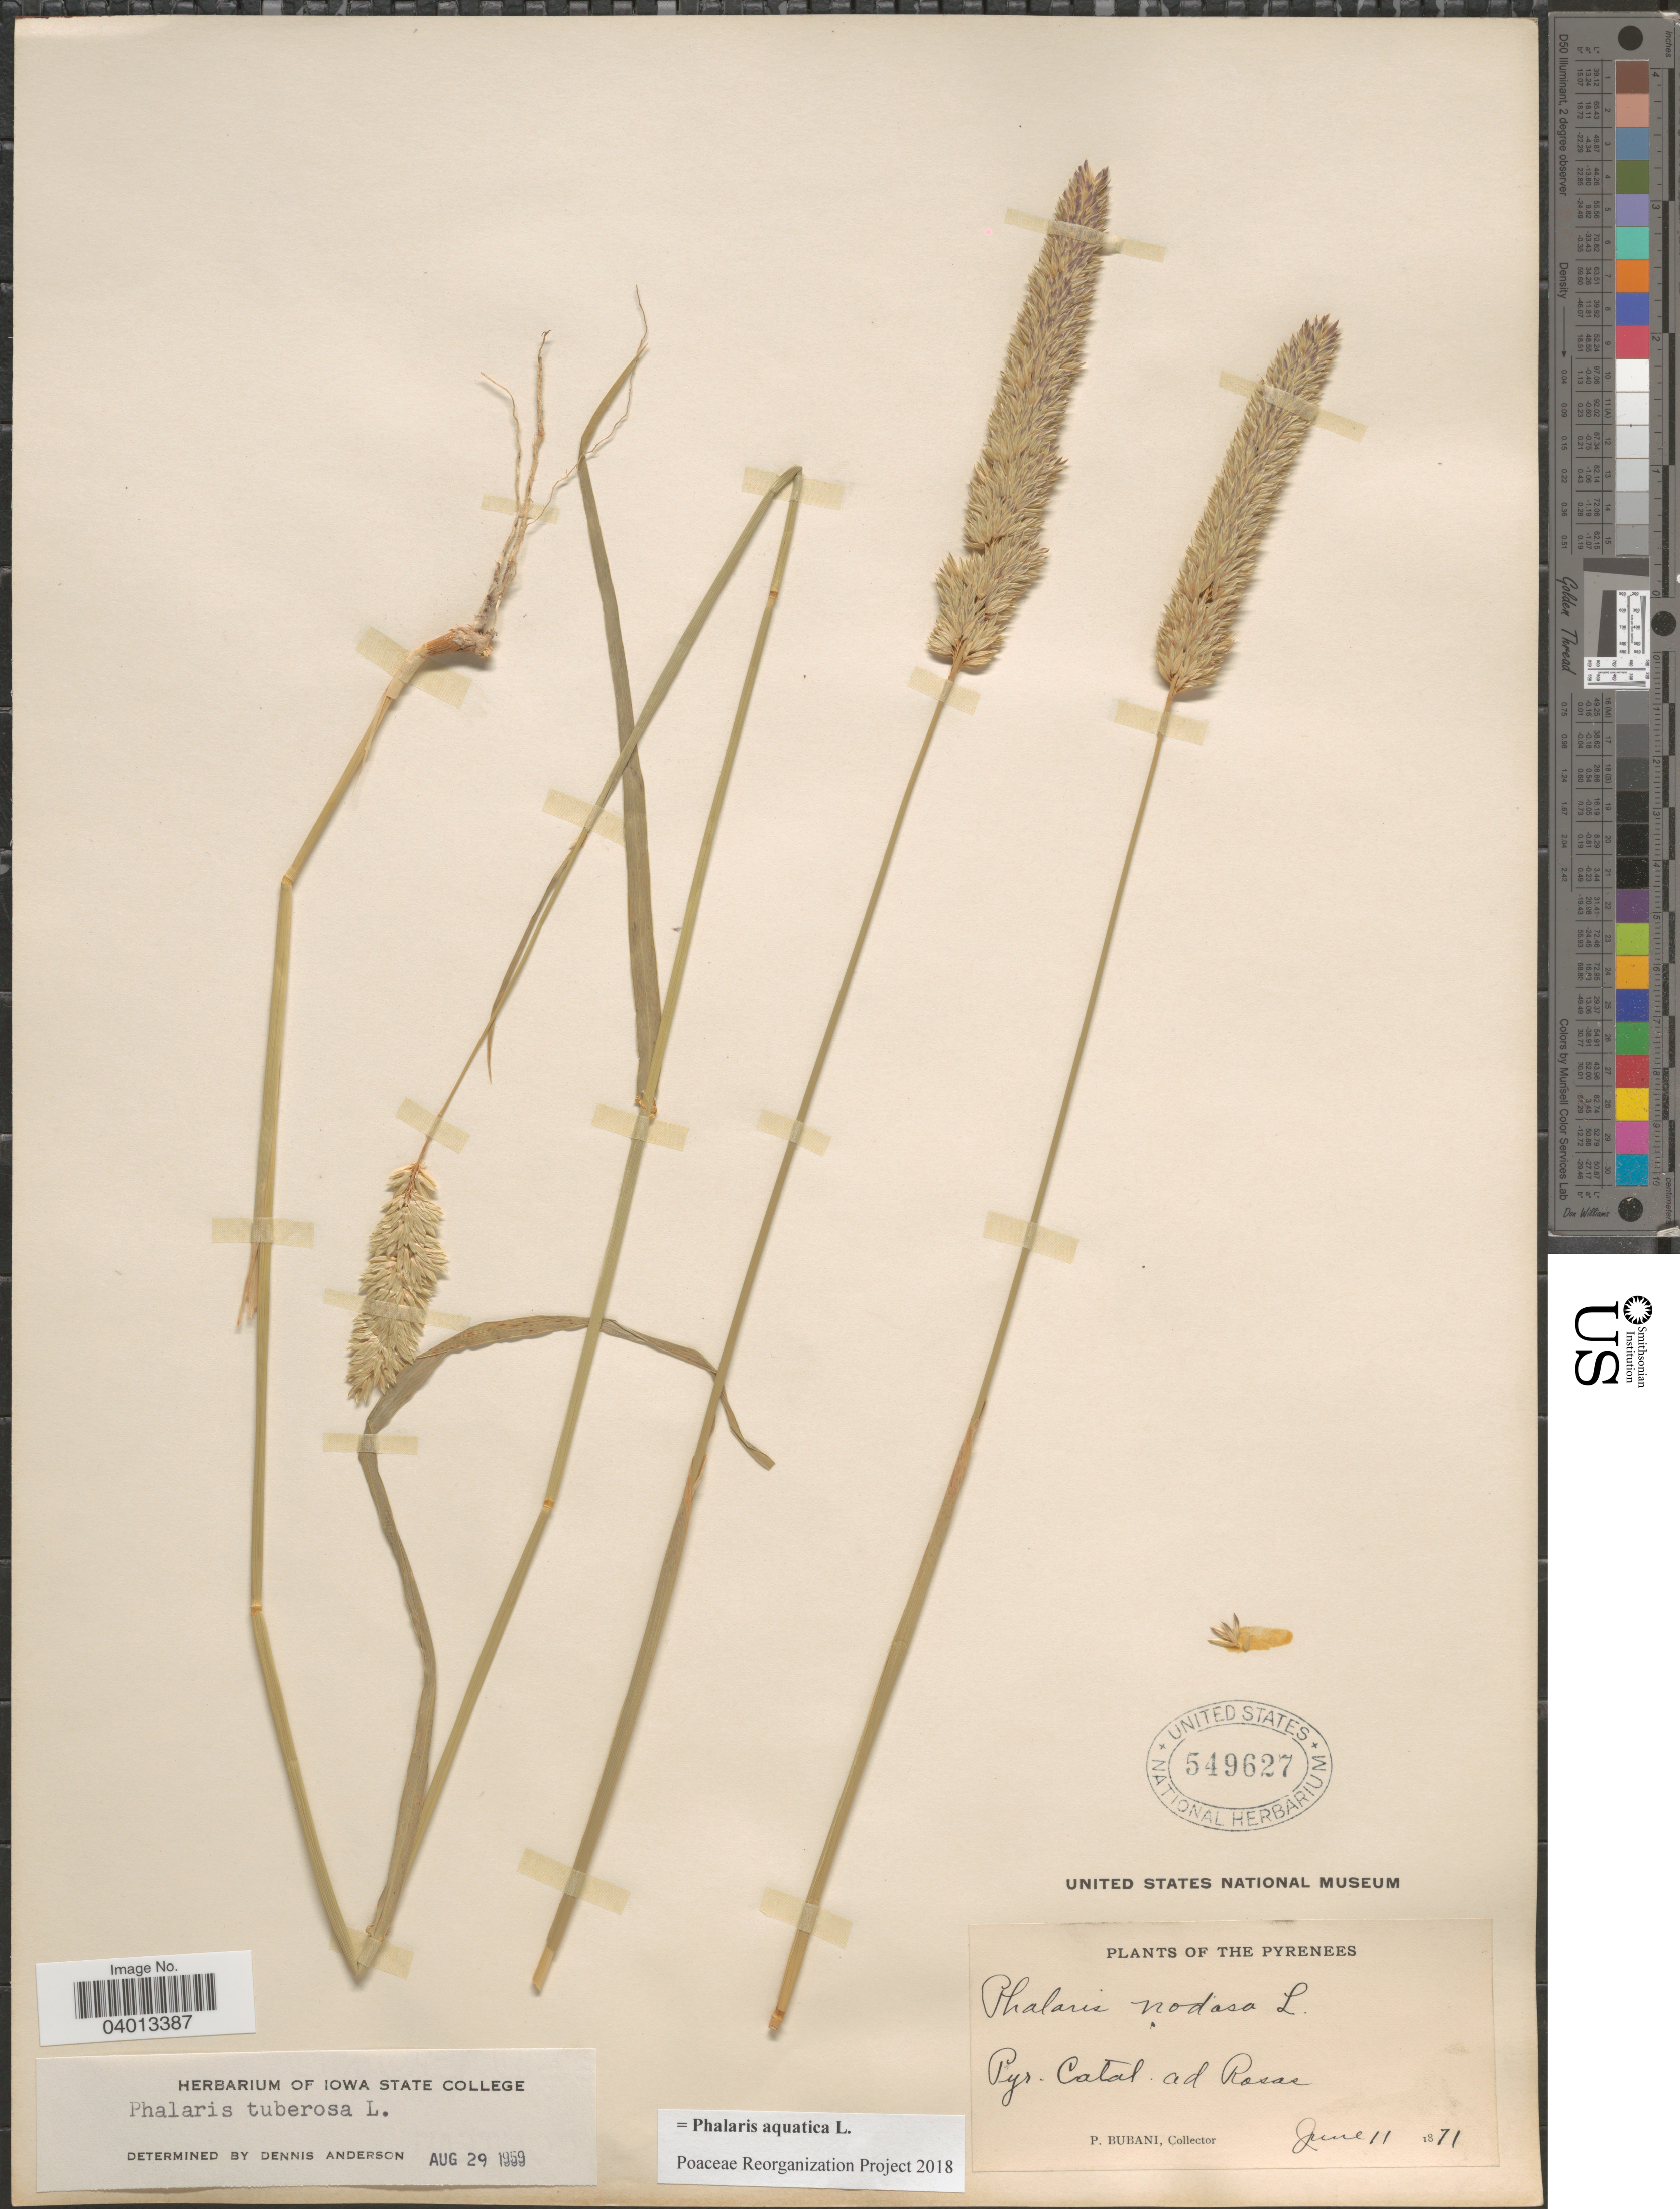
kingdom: Plantae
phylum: Tracheophyta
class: Liliopsida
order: Poales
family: Poaceae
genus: Phalaris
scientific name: Phalaris aquatica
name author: L.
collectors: P. Bubani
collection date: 1871-06-11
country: Spain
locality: The Pyrenees. Pyr. Catal. ad Rosas.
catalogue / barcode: US 549627